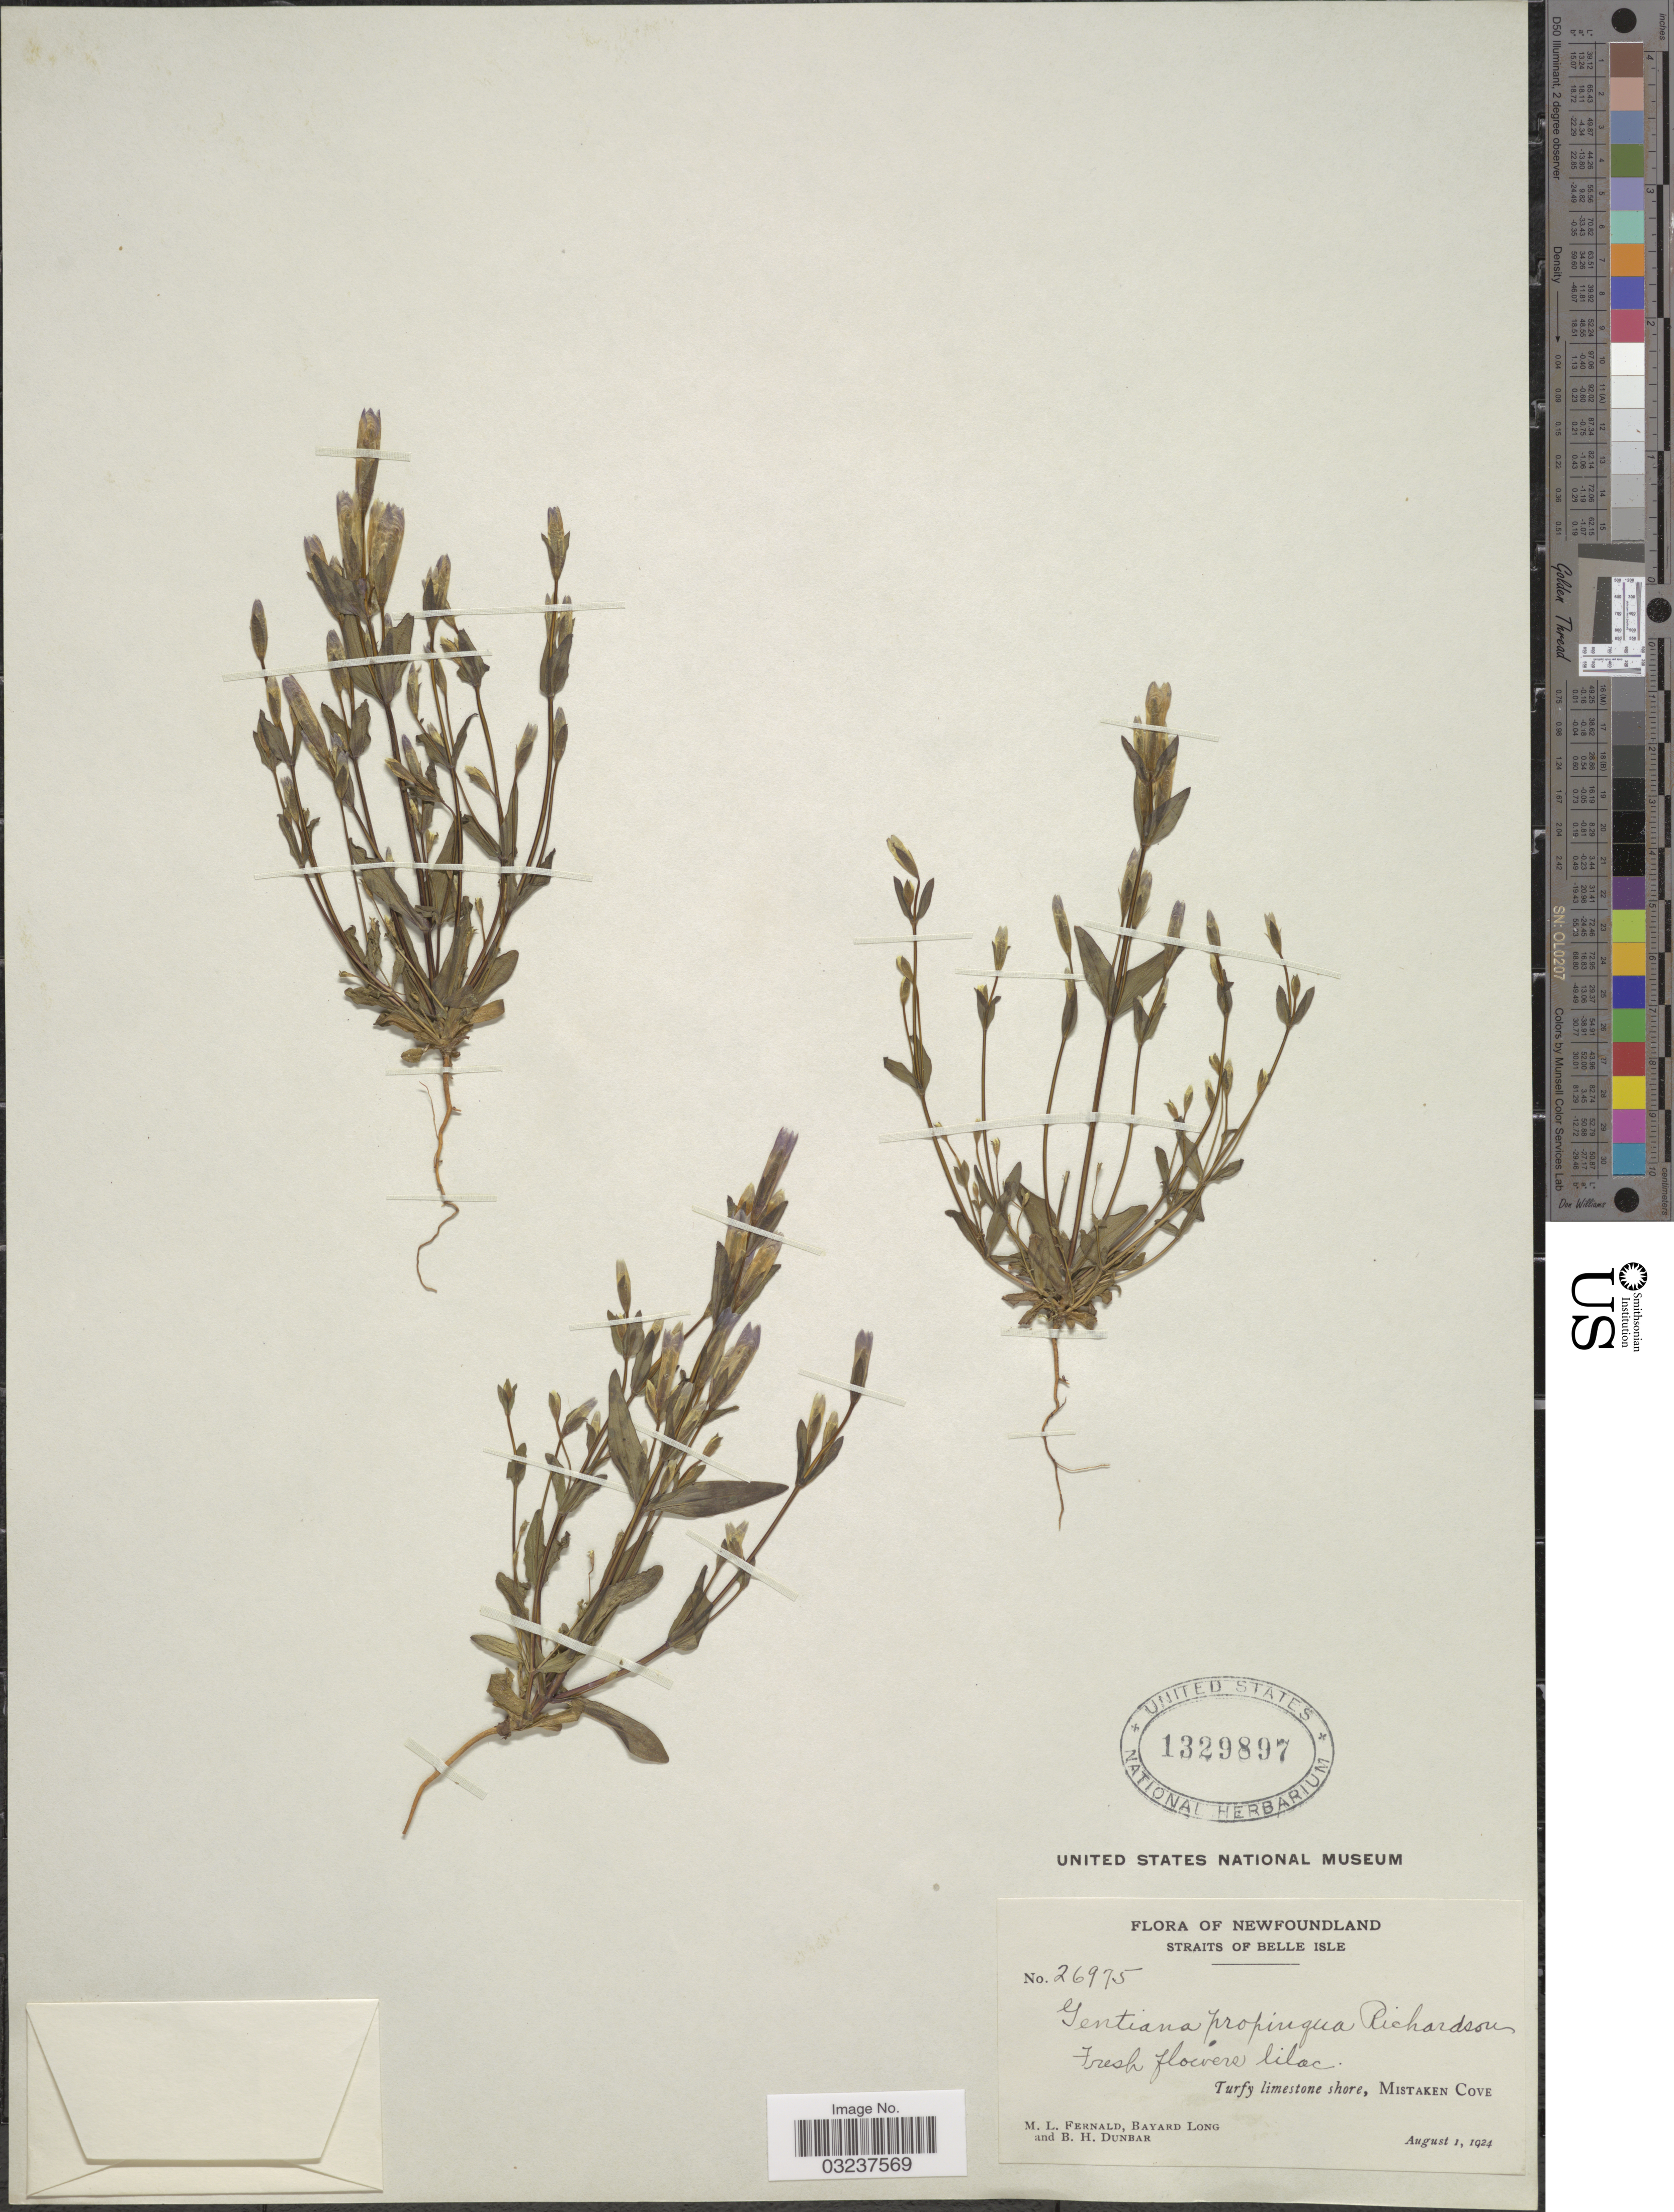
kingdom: Plantae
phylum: Tracheophyta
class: Magnoliopsida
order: Gentianales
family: Gentianaceae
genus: Gentianella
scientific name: Gentianella propinqua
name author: (Richardson) J.M. Gillett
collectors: M. L. Fernald, B. Long & B. Dunbar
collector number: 26975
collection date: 1924-08-01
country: Canada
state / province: Newfoundland and Labrador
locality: Straits of Belle Isle, Turfy limestone shore, Mistaken Cove.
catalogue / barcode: US 1329897